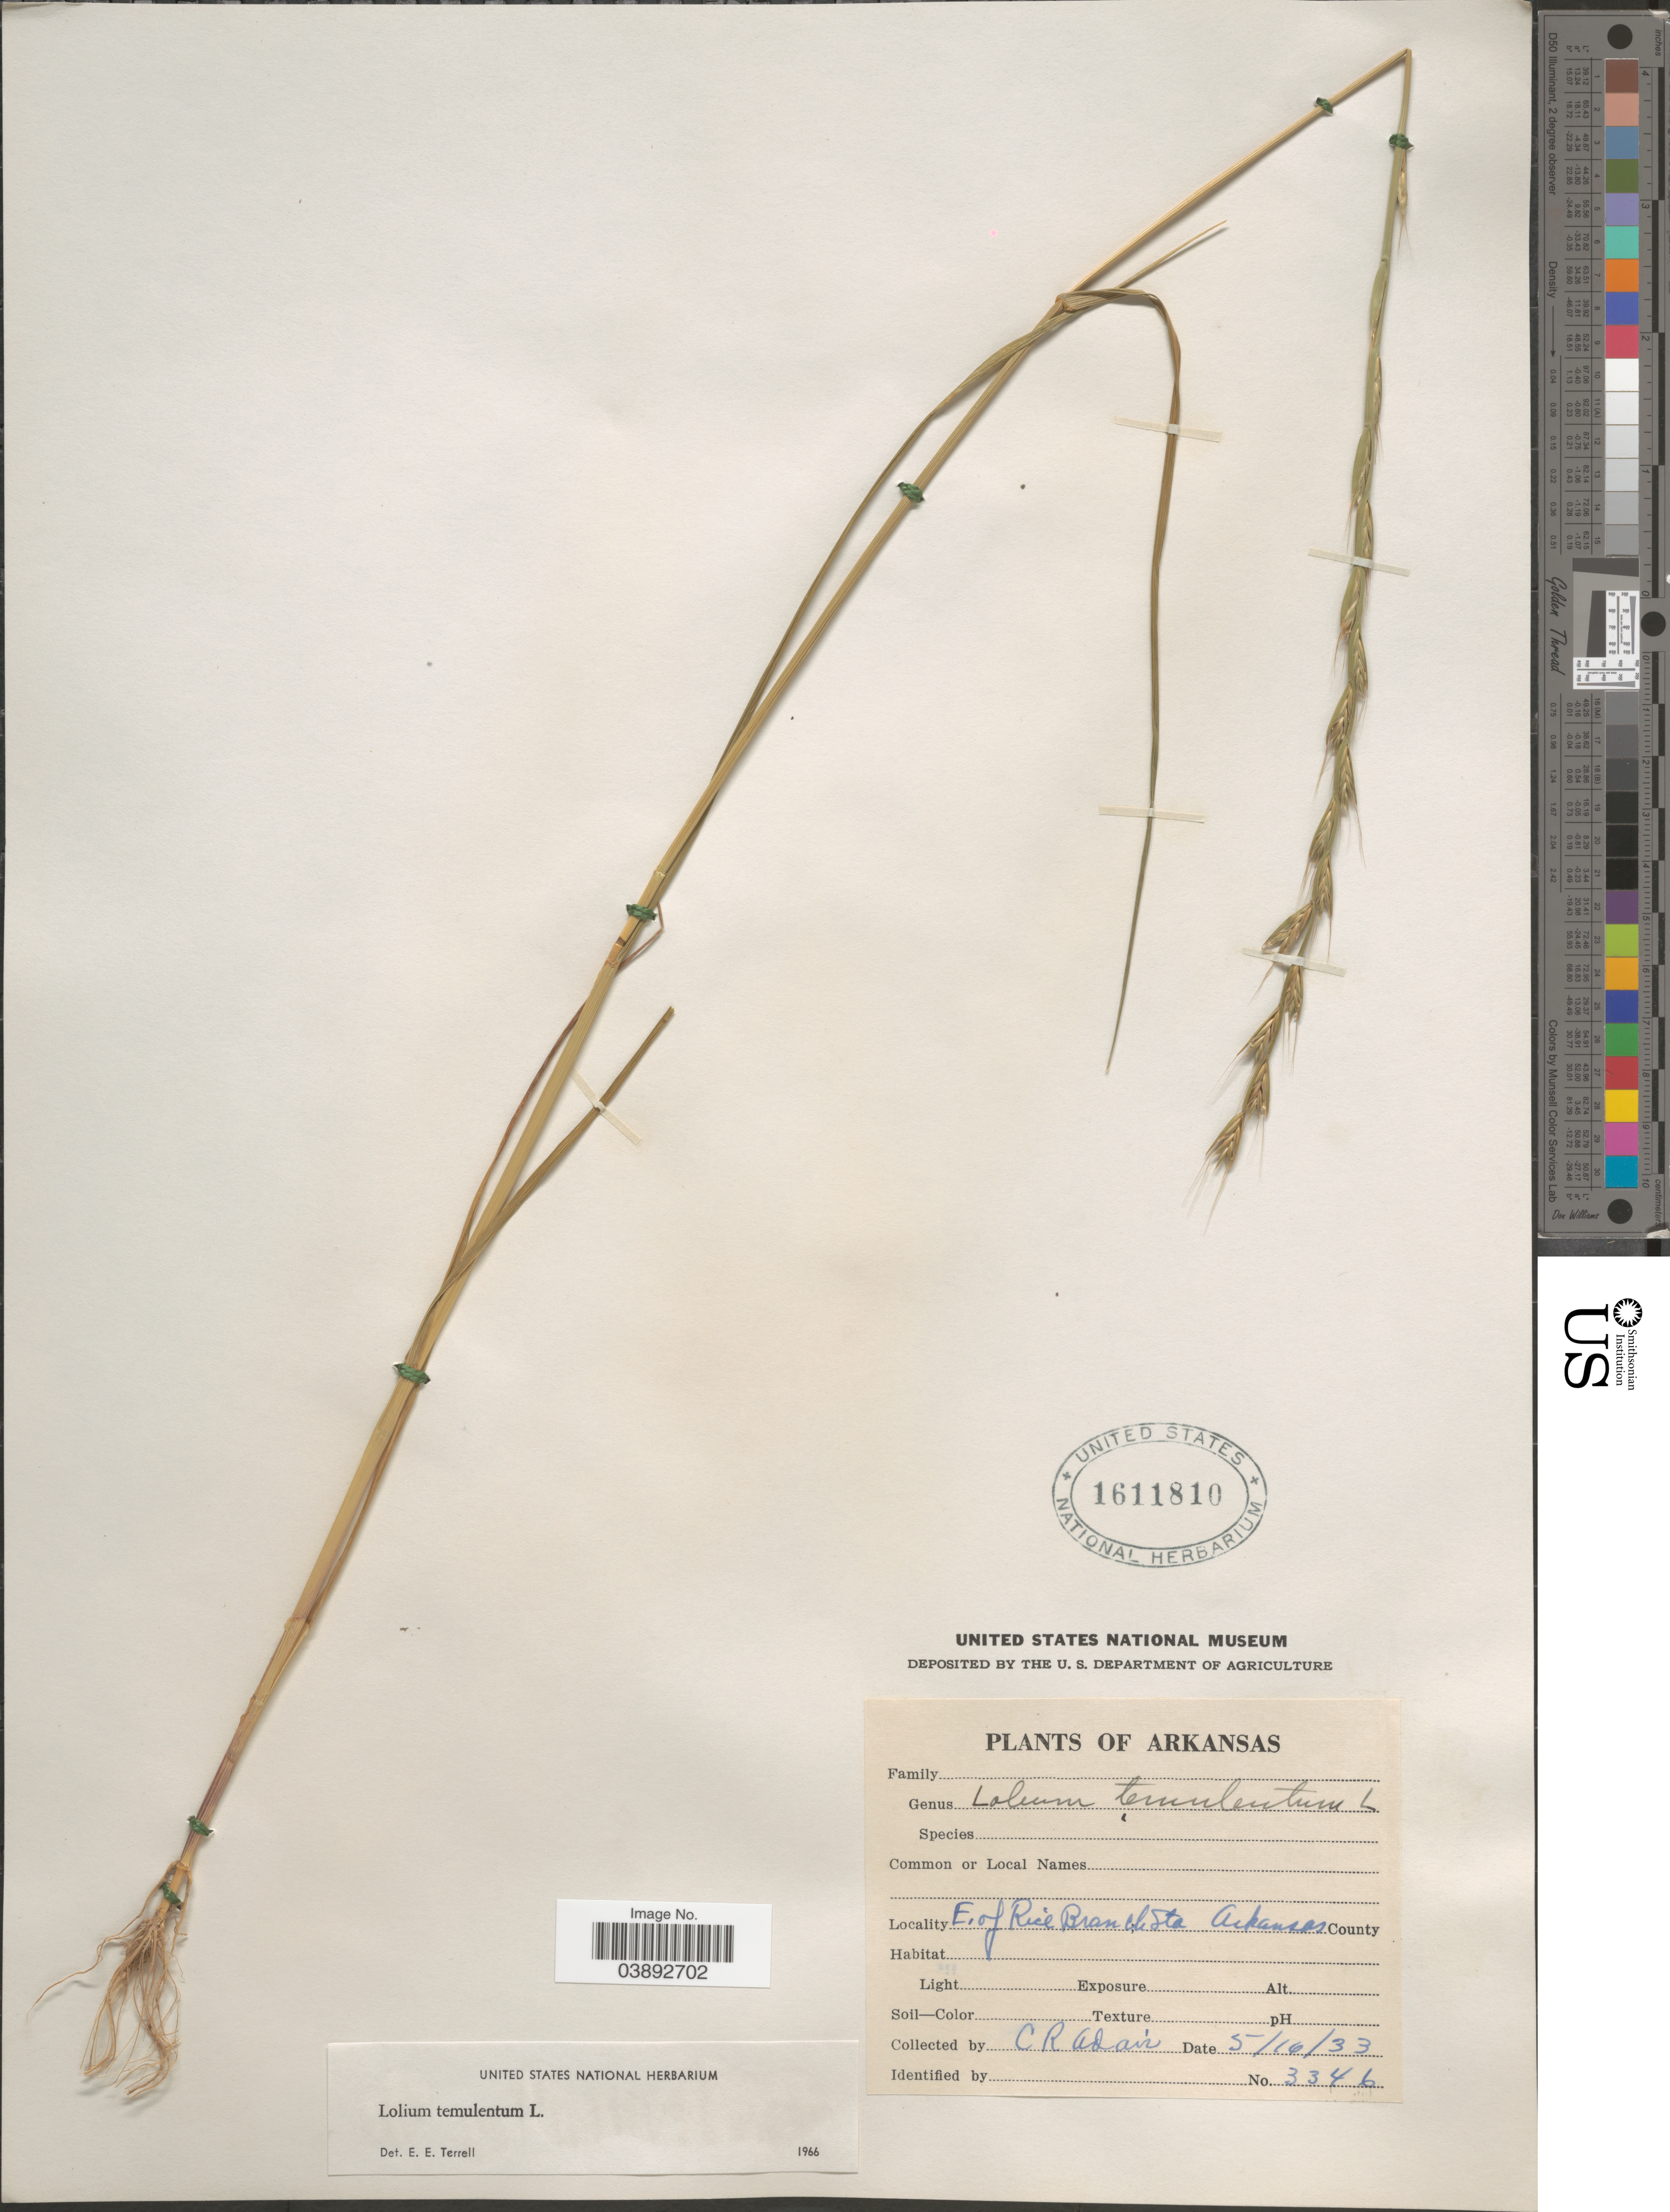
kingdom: Plantae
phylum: Tracheophyta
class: Liliopsida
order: Poales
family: Poaceae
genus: Lolium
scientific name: Lolium temulentum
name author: L.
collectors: C. Adair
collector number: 3346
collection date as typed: Transcribed d/m/y: 10/5/33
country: United States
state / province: Arkansas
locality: E. of Rice Branch Sta, Arkansas County.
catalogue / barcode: US 1611810